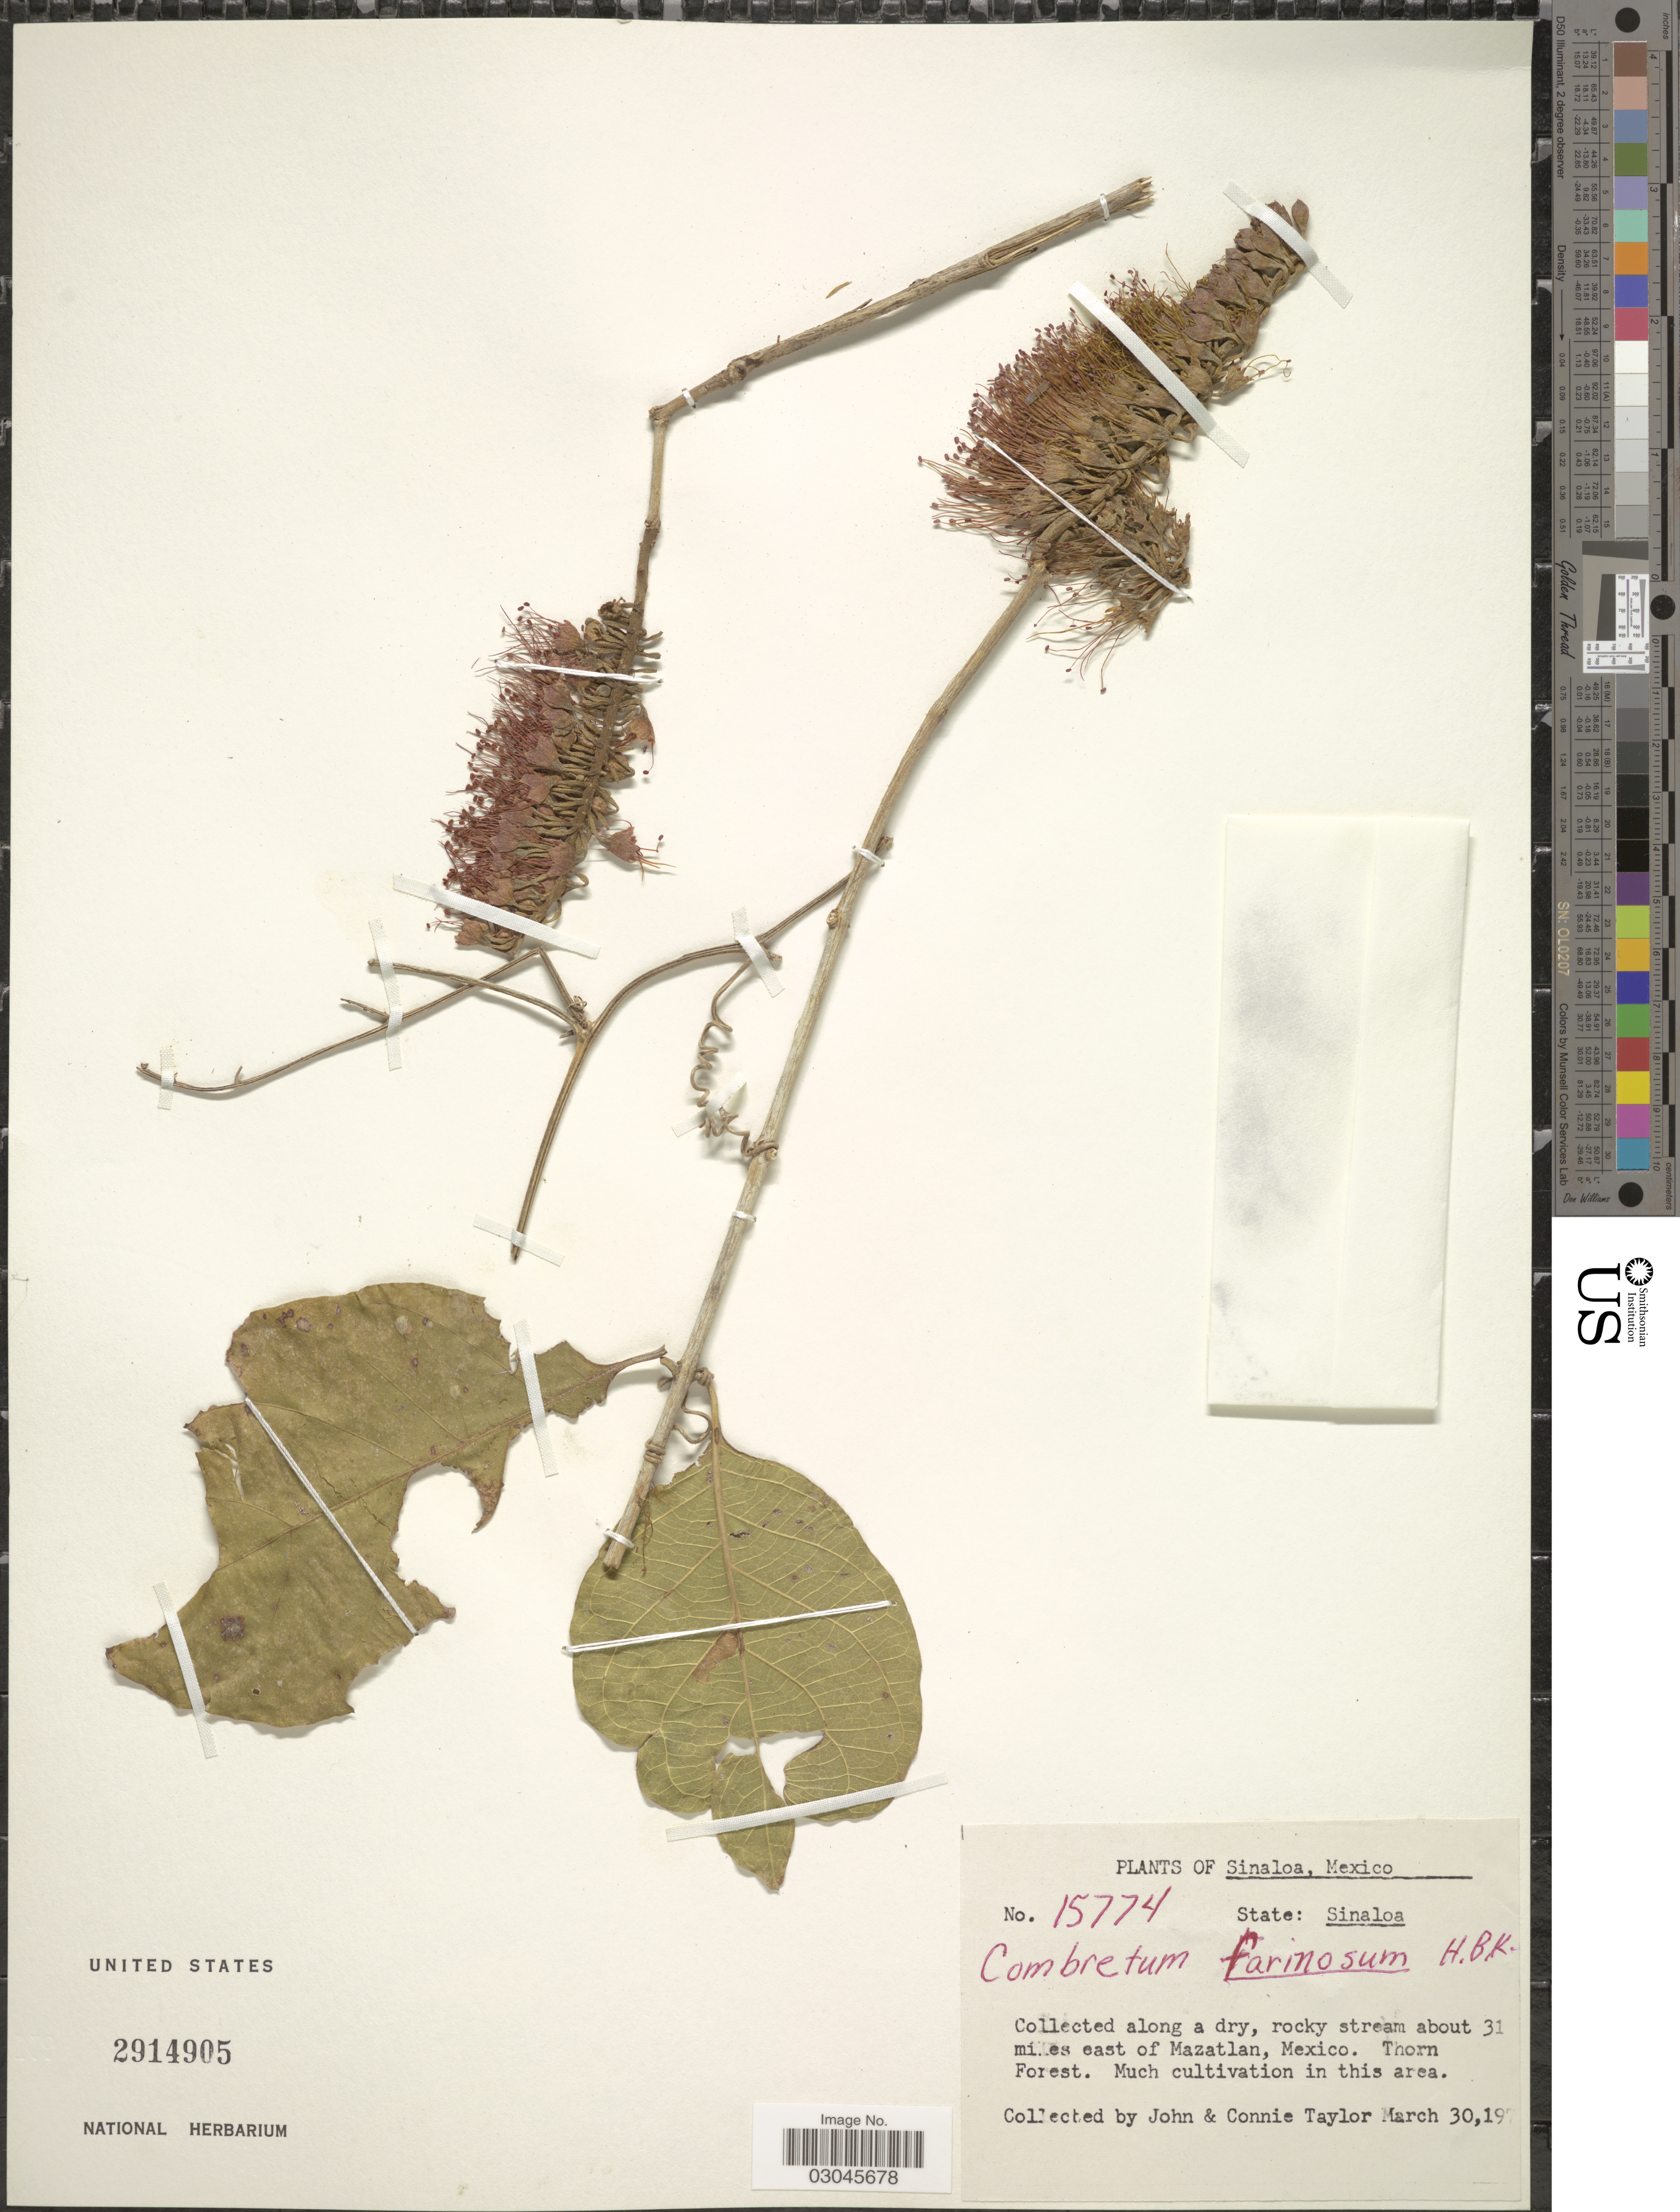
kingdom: Plantae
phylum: Tracheophyta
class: Magnoliopsida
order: Myrtales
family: Combretaceae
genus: Combretum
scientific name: Combretum farinosum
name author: Kunth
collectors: J. Taylor & C. Taylor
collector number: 15774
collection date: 1970-03-30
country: Mexico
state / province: Sinaloa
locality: Collected along a dry, rocky stream about 31 miles east of Mazatlan.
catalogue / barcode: US 2914905